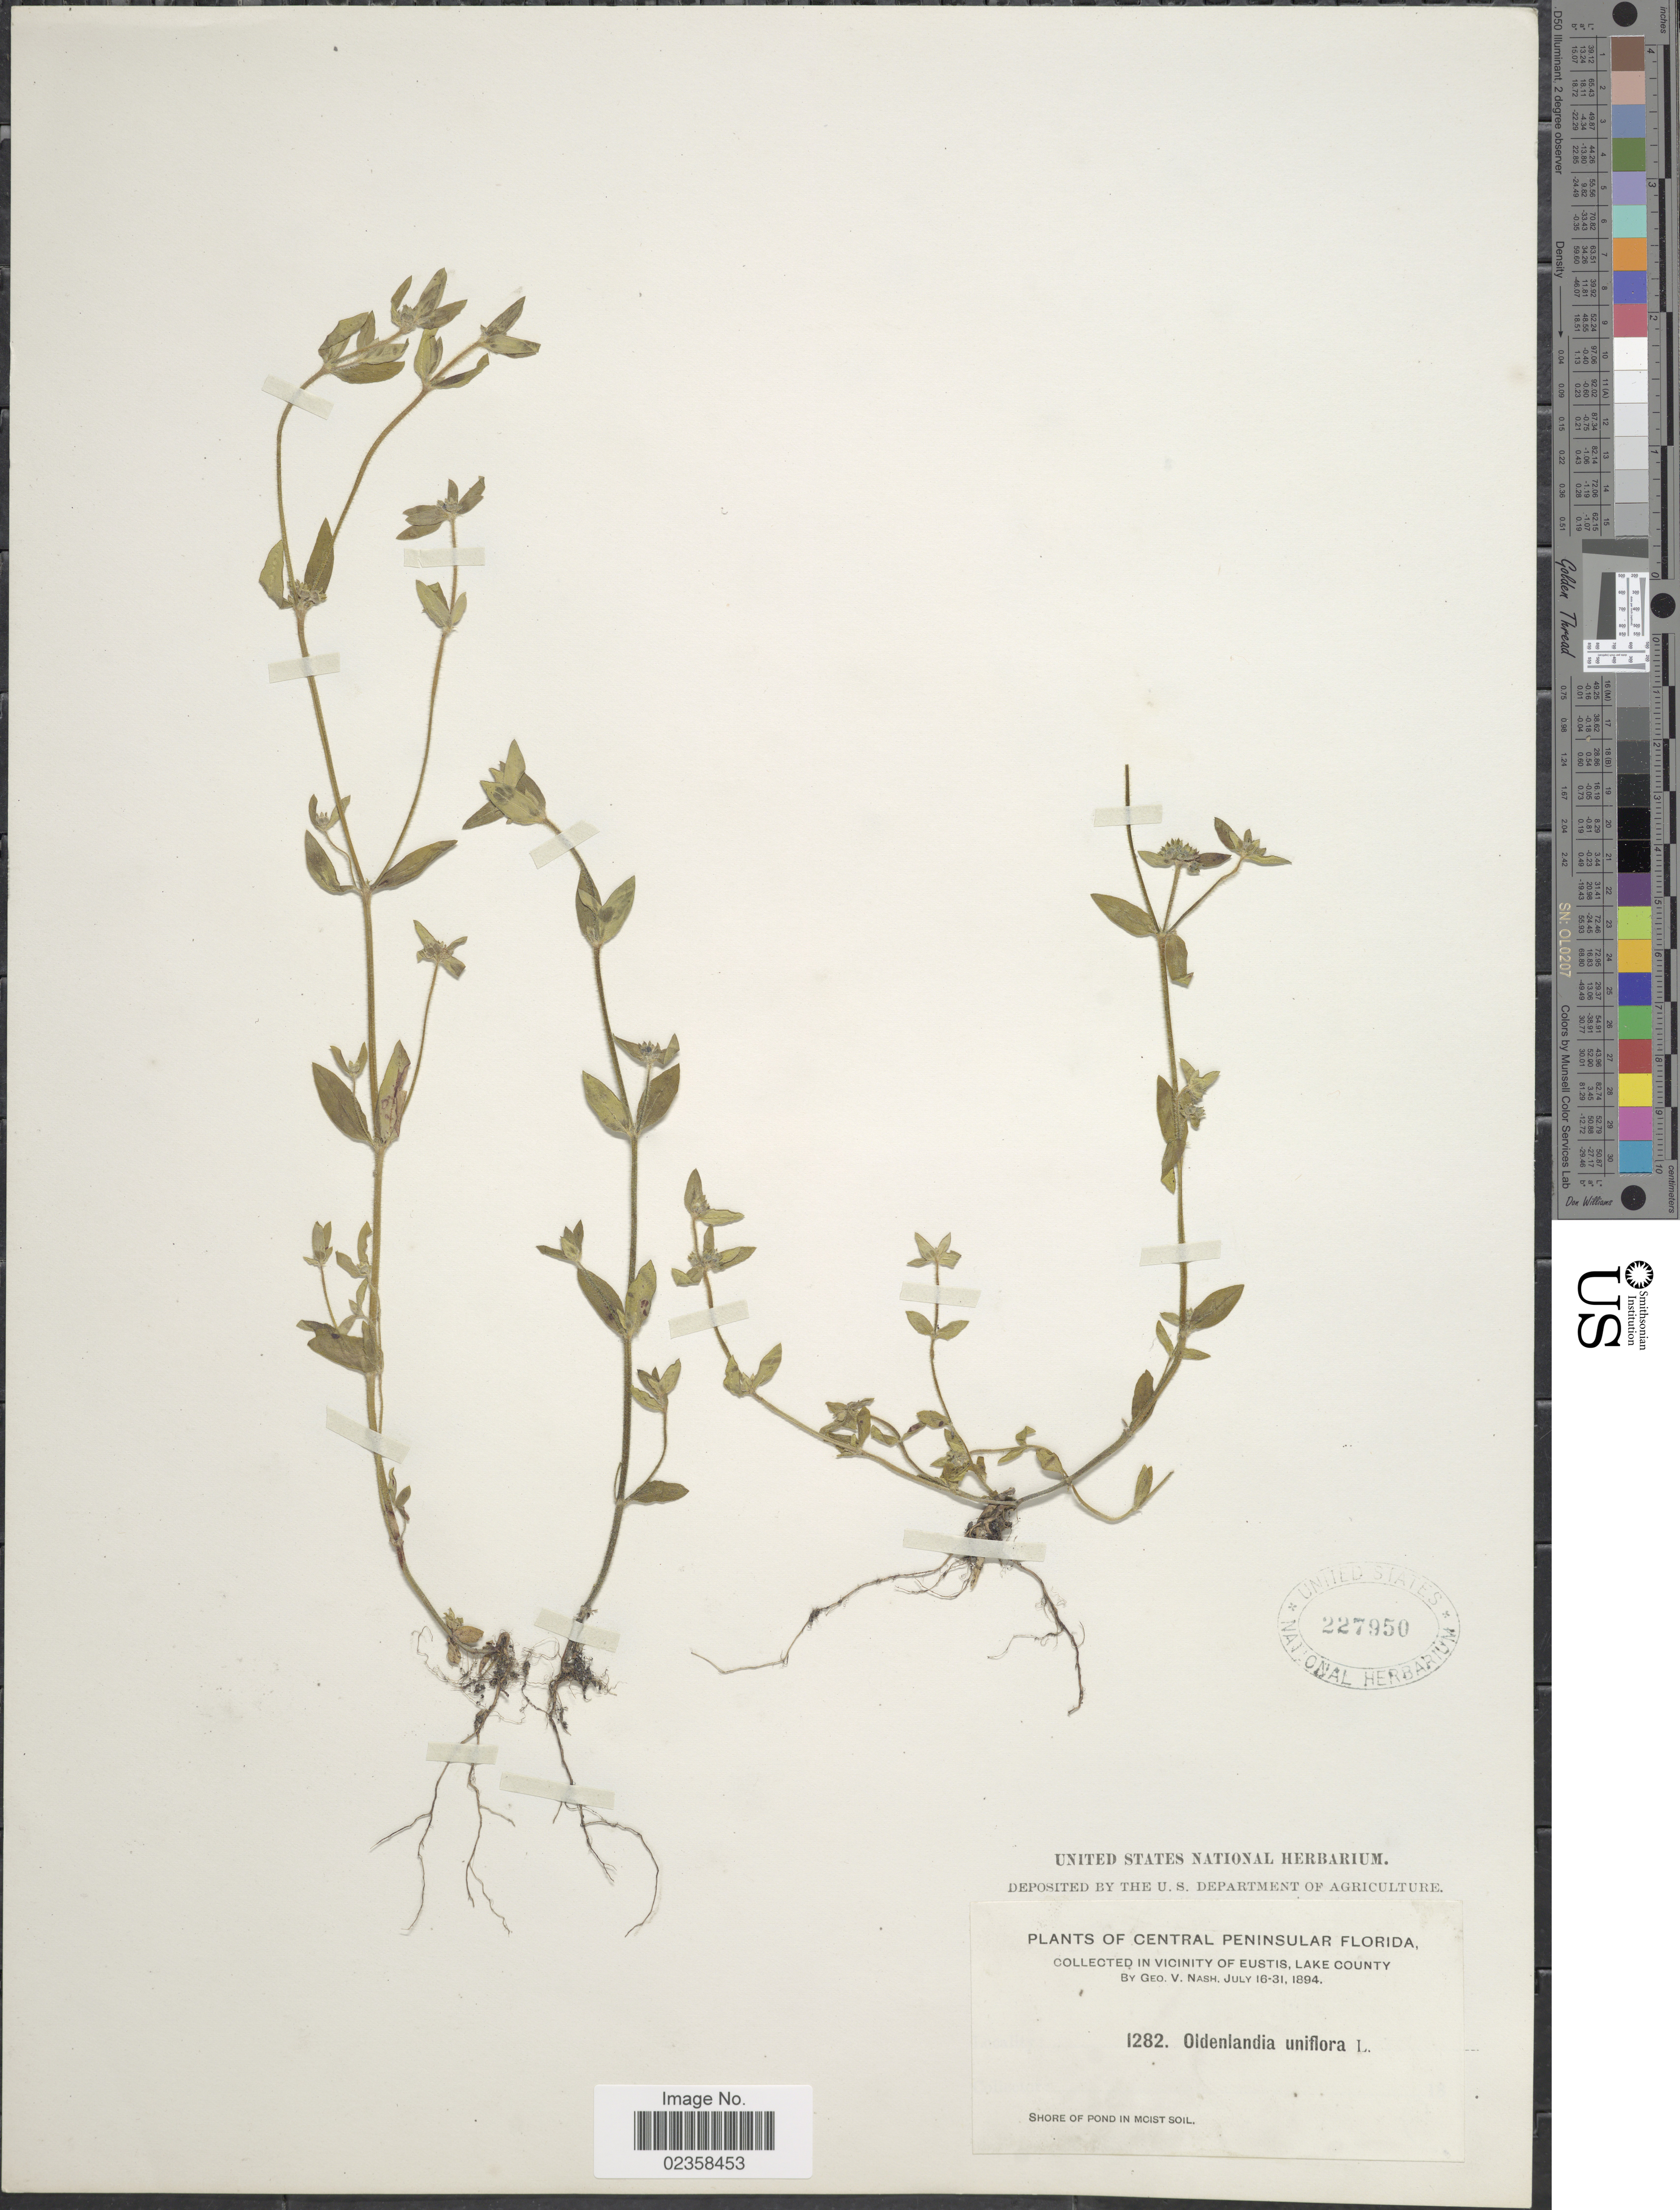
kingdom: Plantae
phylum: Tracheophyta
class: Magnoliopsida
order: Gentianales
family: Rubiaceae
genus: Oldenlandia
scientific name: Oldenlandia uniflora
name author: L.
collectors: G. V. Nash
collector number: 1282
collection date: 1894-07-16/1894-07-31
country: United States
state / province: Florida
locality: Central Peninsular Florida, In Vicinity of Eustis, Lake County, Shore of pond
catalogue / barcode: US 227950